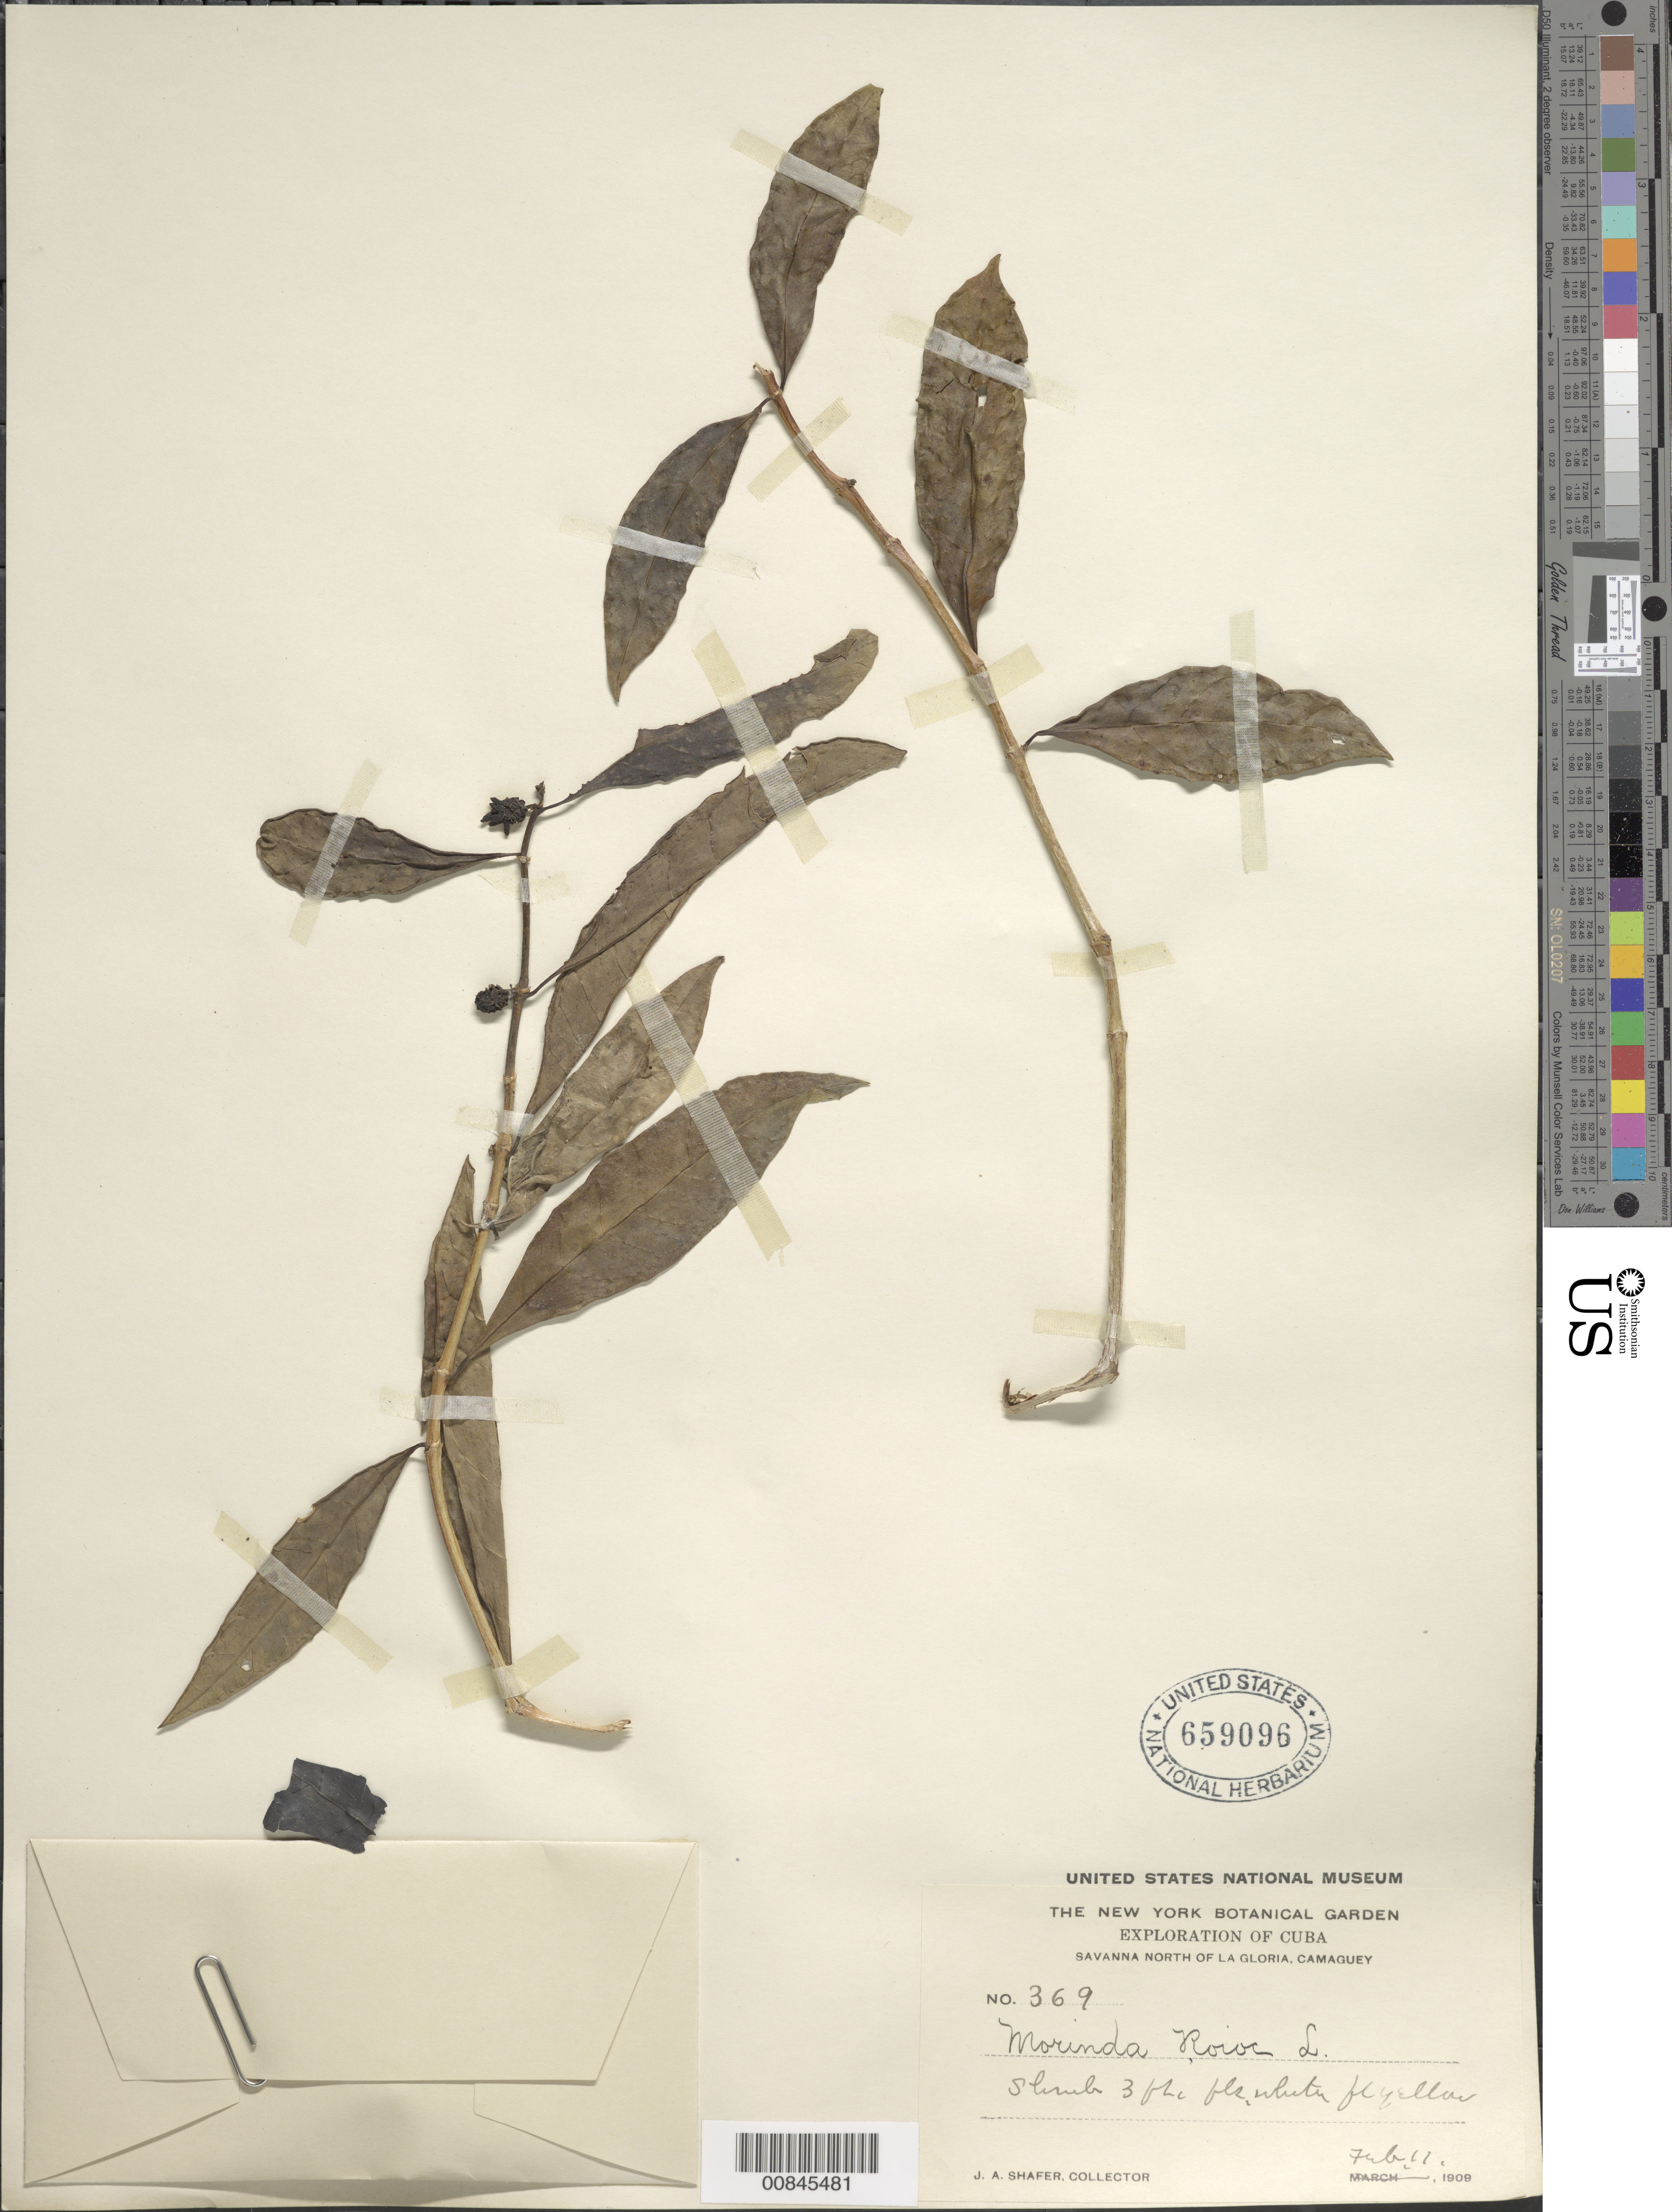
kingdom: Plantae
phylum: Tracheophyta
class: Magnoliopsida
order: Gentianales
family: Rubiaceae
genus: Morinda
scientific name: Morinda royoc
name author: L.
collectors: J. A. Shafer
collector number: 369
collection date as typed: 11 Feb 1909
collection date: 1909-02-11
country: Cuba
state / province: Camaguey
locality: Savanna north of La Gloria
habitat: Savanna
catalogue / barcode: US 659096